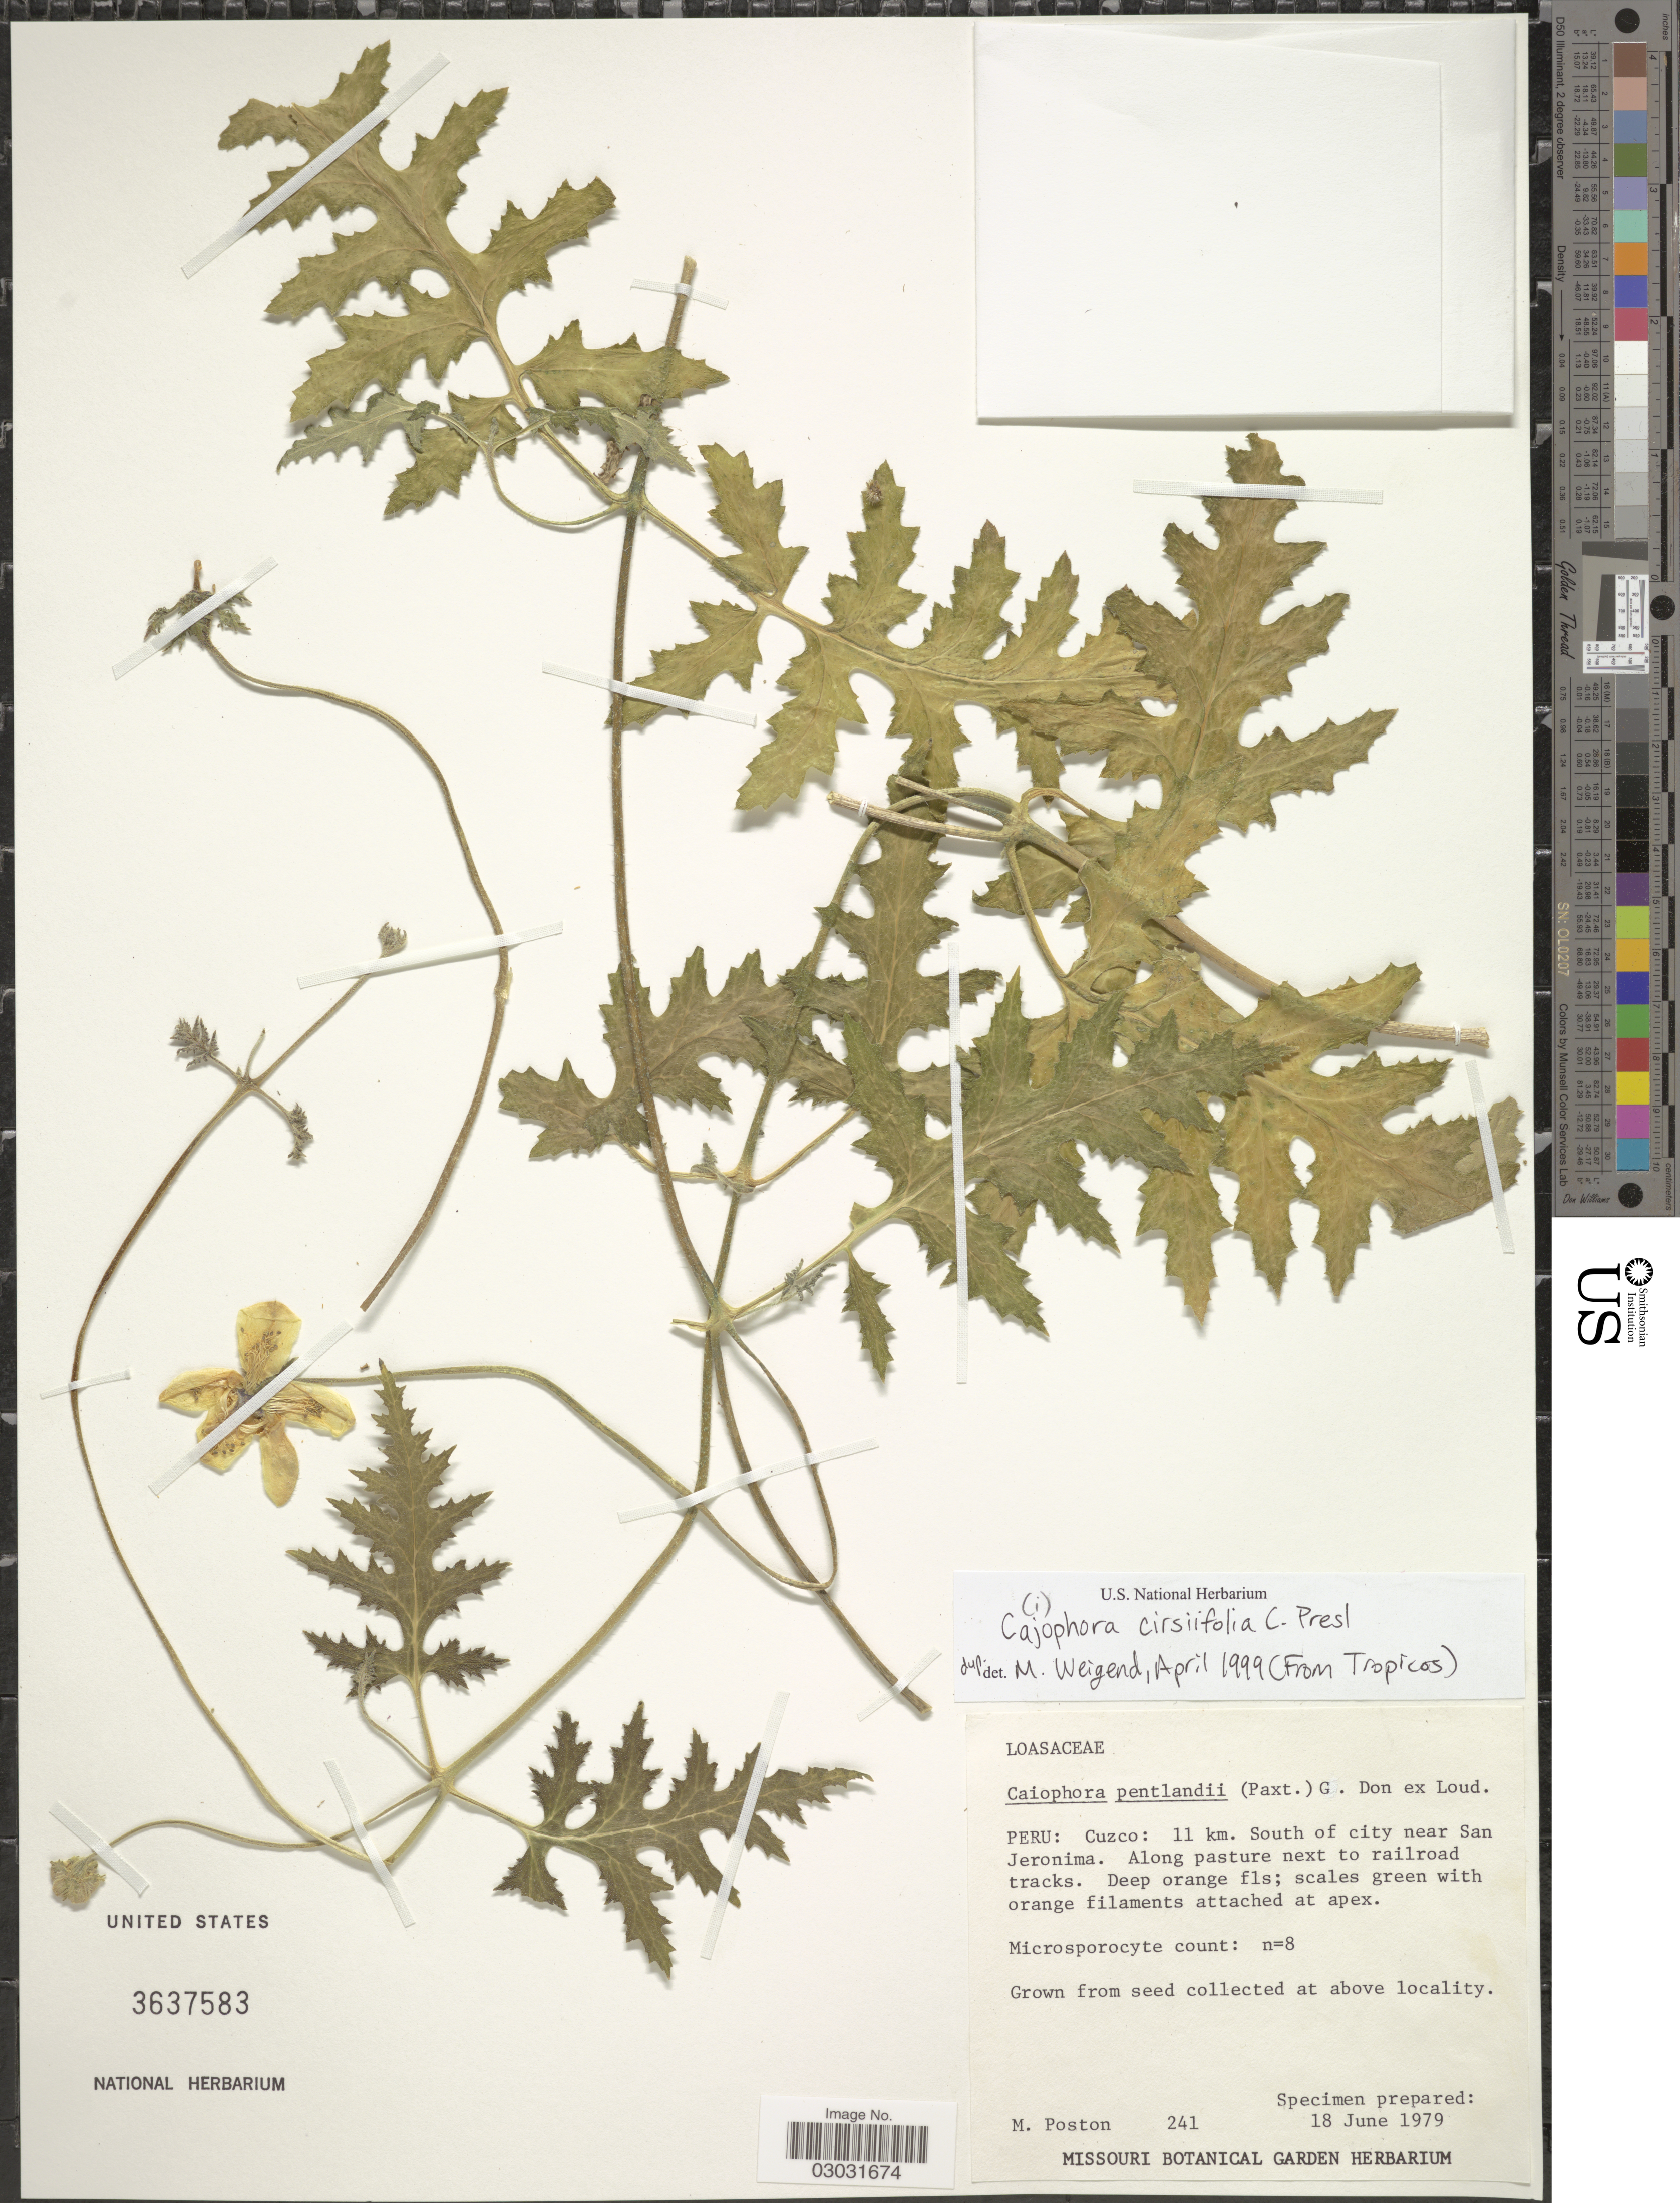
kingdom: Plantae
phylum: Tracheophyta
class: Magnoliopsida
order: Cornales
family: Loasaceae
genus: Caiophora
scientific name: Caiophora cirsiifolia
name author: C. Presl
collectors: M. Poston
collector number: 241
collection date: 1979-06-18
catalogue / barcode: US 3637583